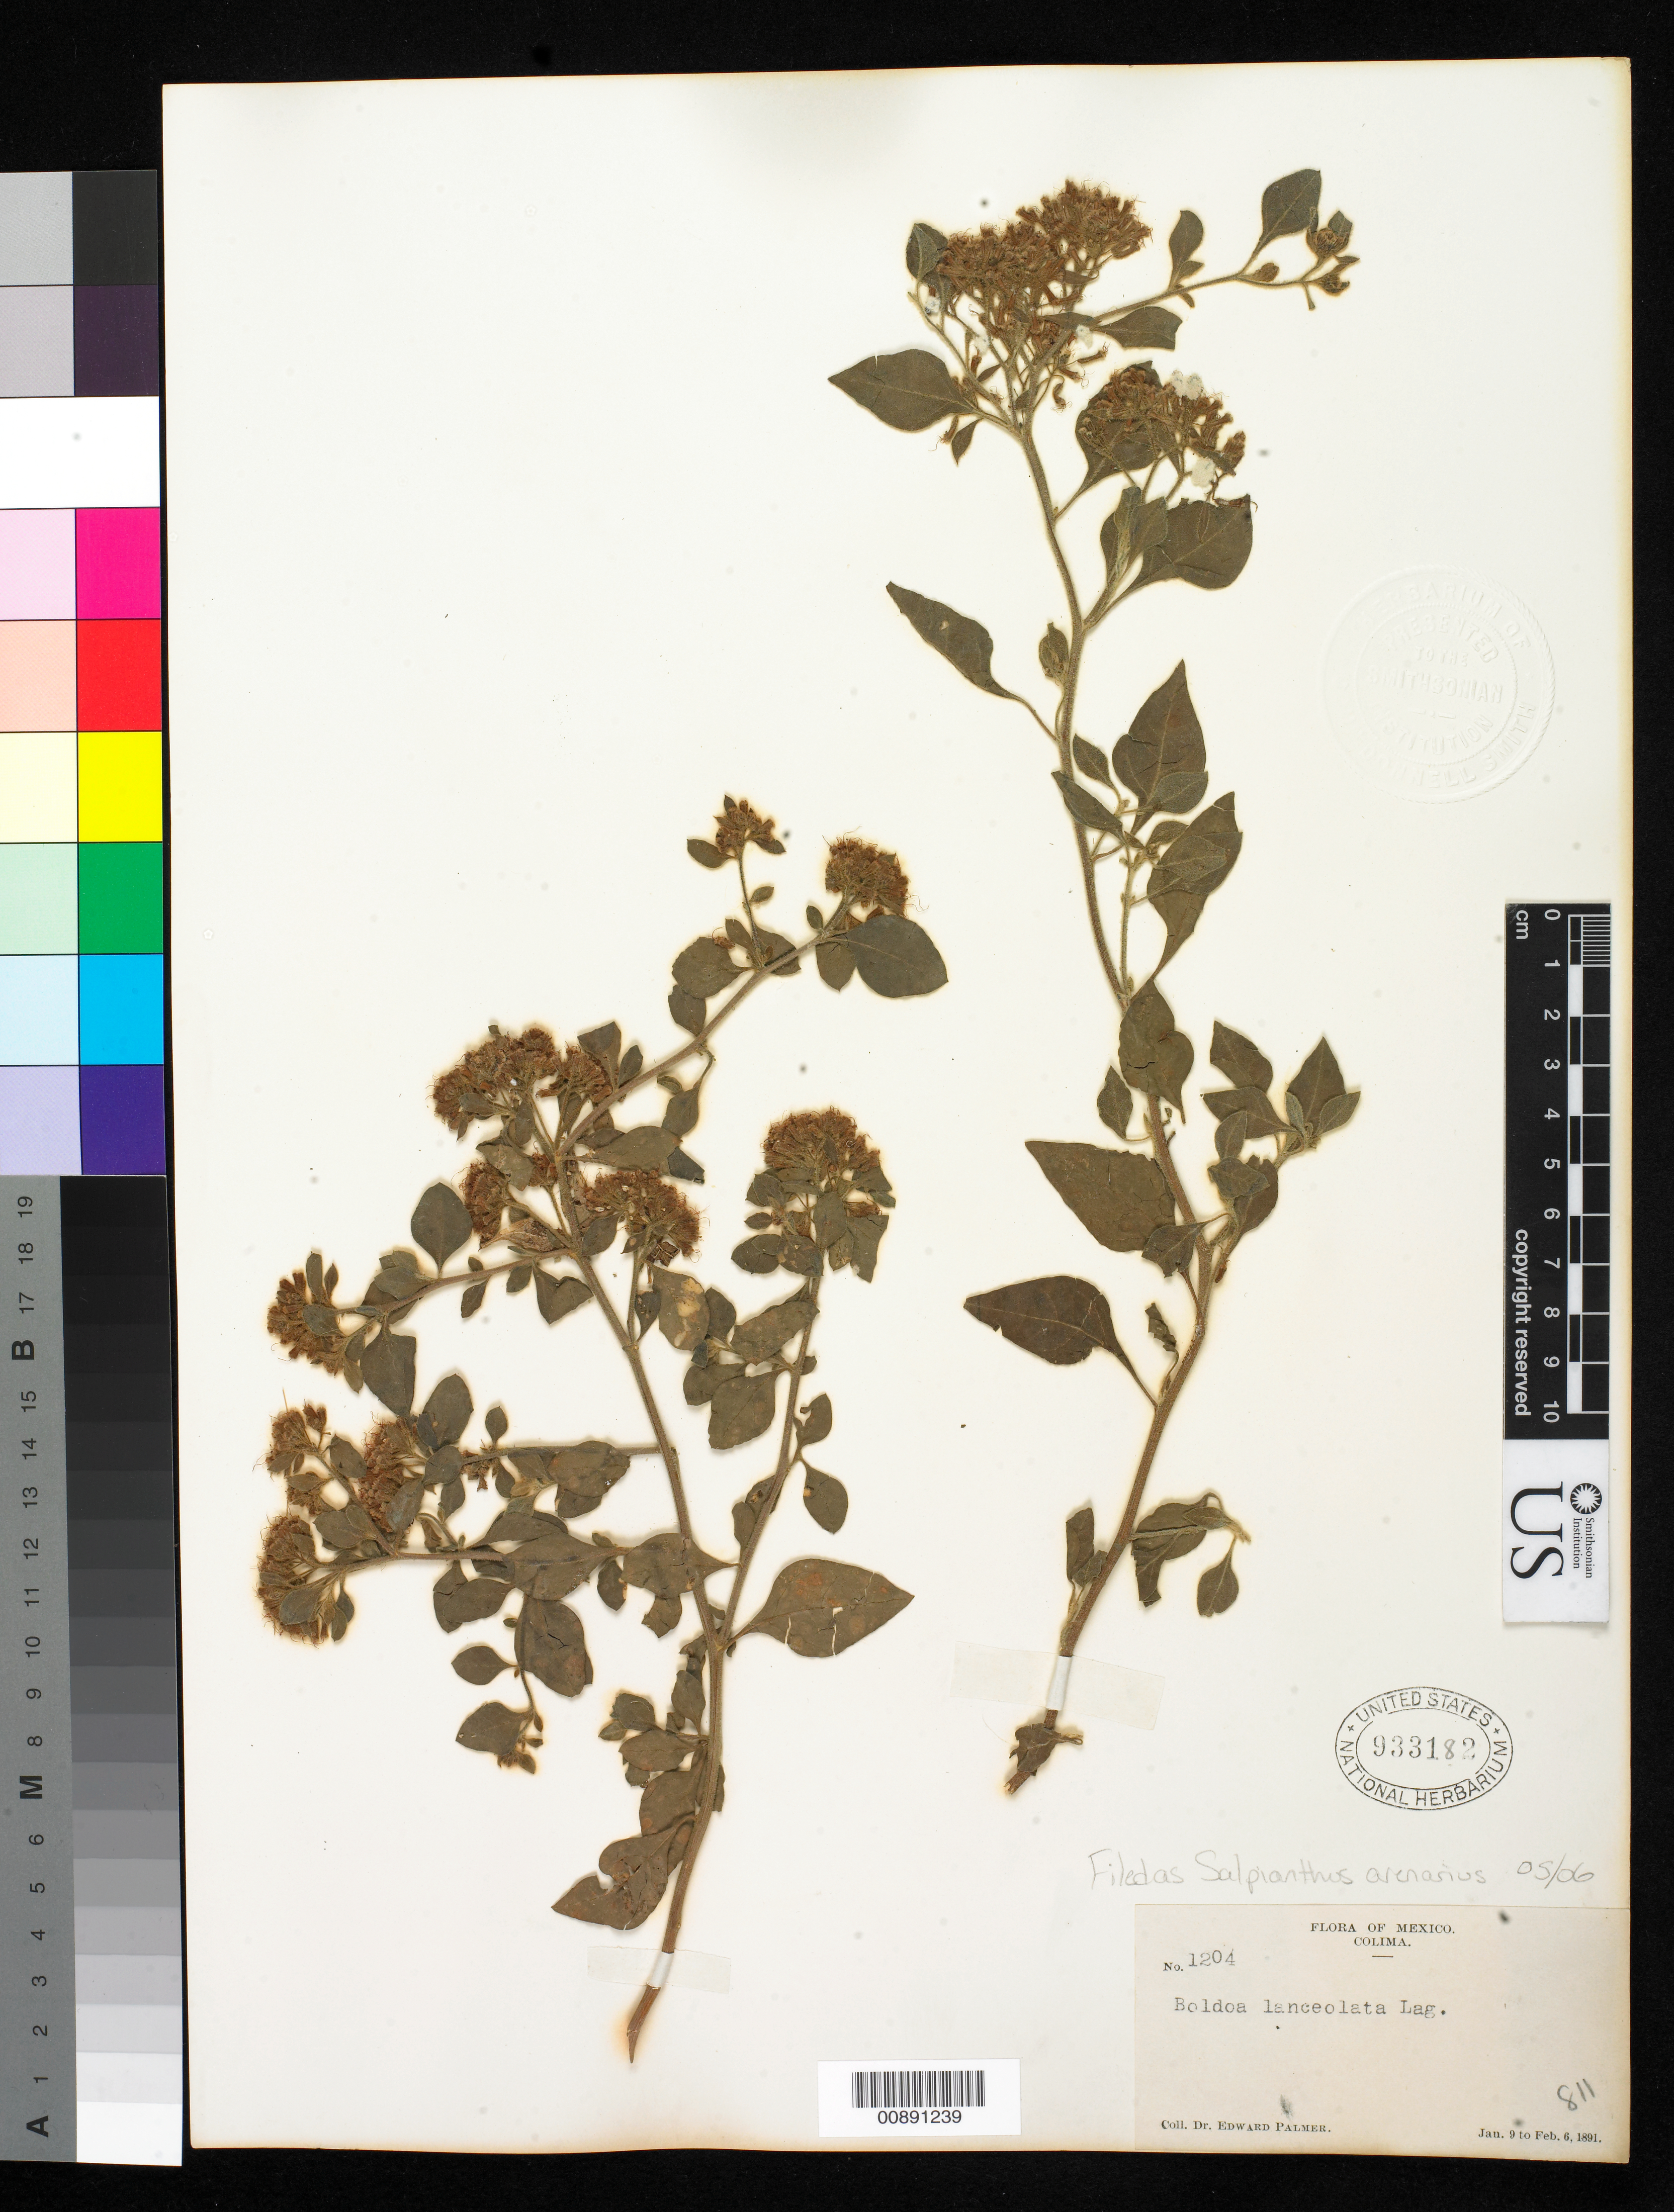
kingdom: Plantae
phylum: Tracheophyta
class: Magnoliopsida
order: Caryophyllales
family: Nyctaginaceae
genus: Salpianthus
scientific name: Salpianthus arenarius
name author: Bonpl.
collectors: E. Palmer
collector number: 1204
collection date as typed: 09 Jan 1891 to 06 Feb 1891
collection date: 1891-01-09/1891-02-06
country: Mexico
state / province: Colima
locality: Colima.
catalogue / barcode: US 933182